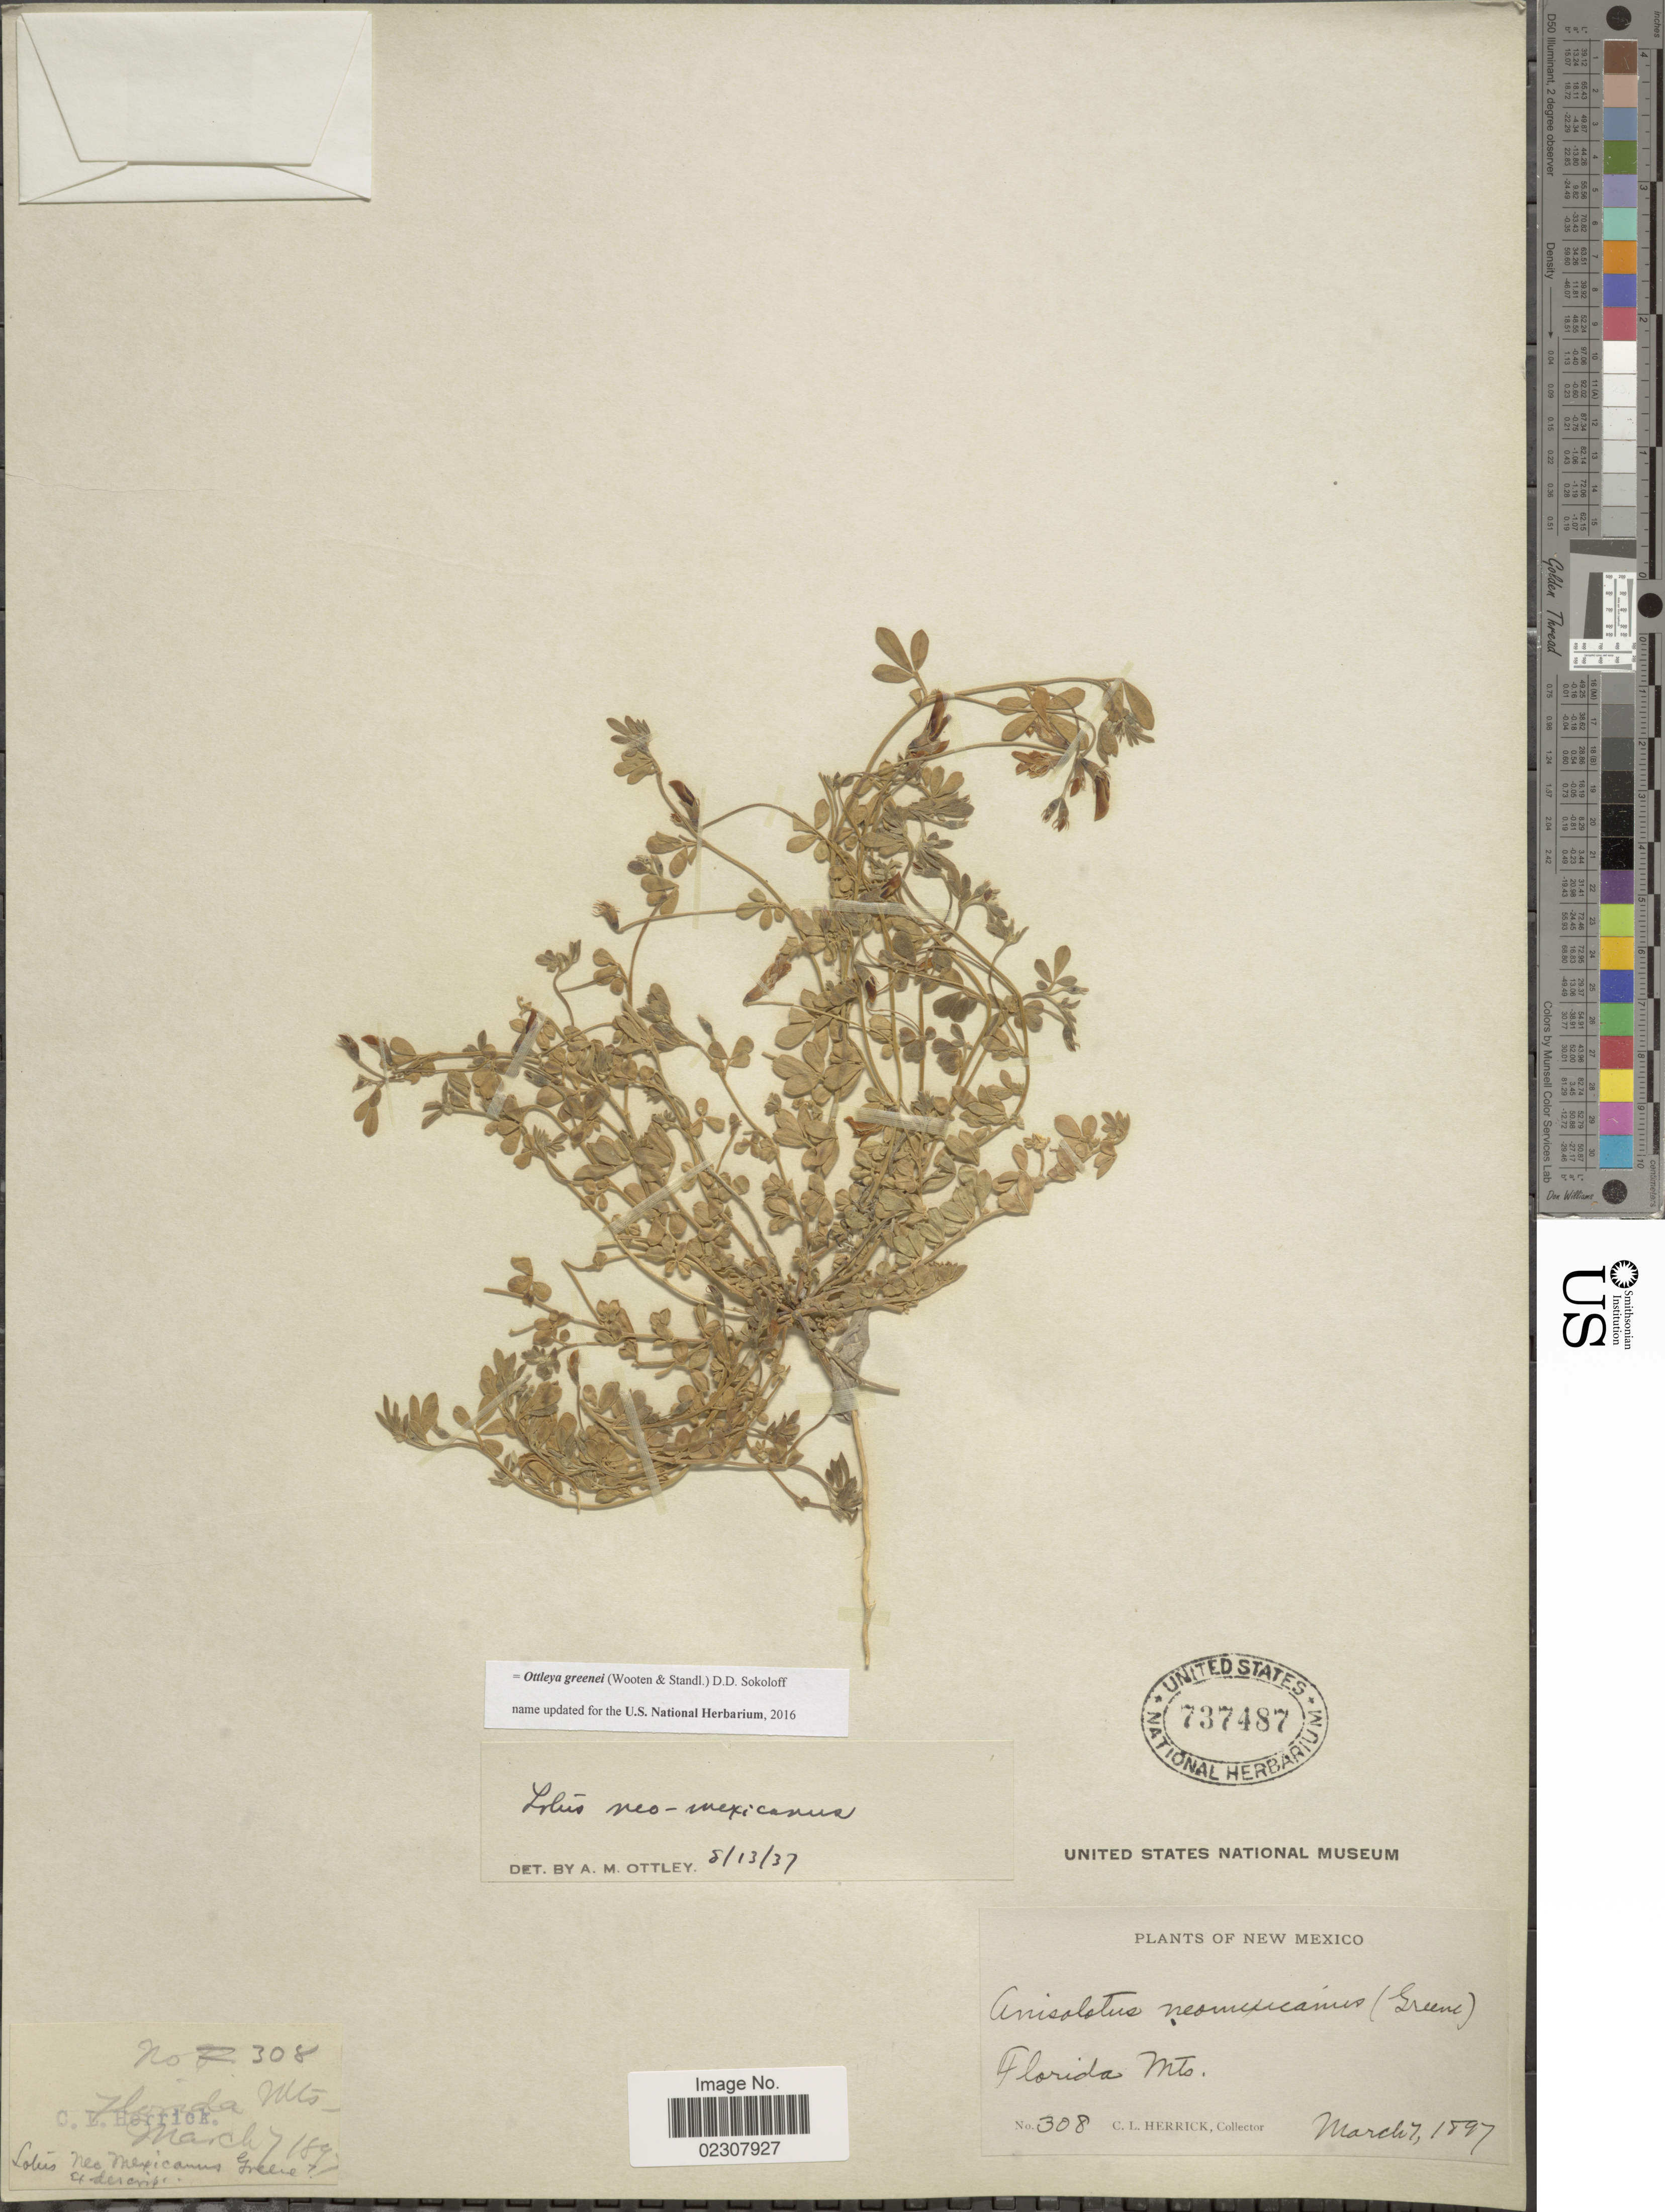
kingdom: Plantae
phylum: Tracheophyta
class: Magnoliopsida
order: Fabales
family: Fabaceae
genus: Ottleya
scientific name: Ottleya greenei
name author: (Wooten & Standl.) D.D. Sokoloff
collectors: C. Herrick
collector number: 308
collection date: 1897-03-07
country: United States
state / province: New Mexico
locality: Florida Mts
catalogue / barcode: US 737487